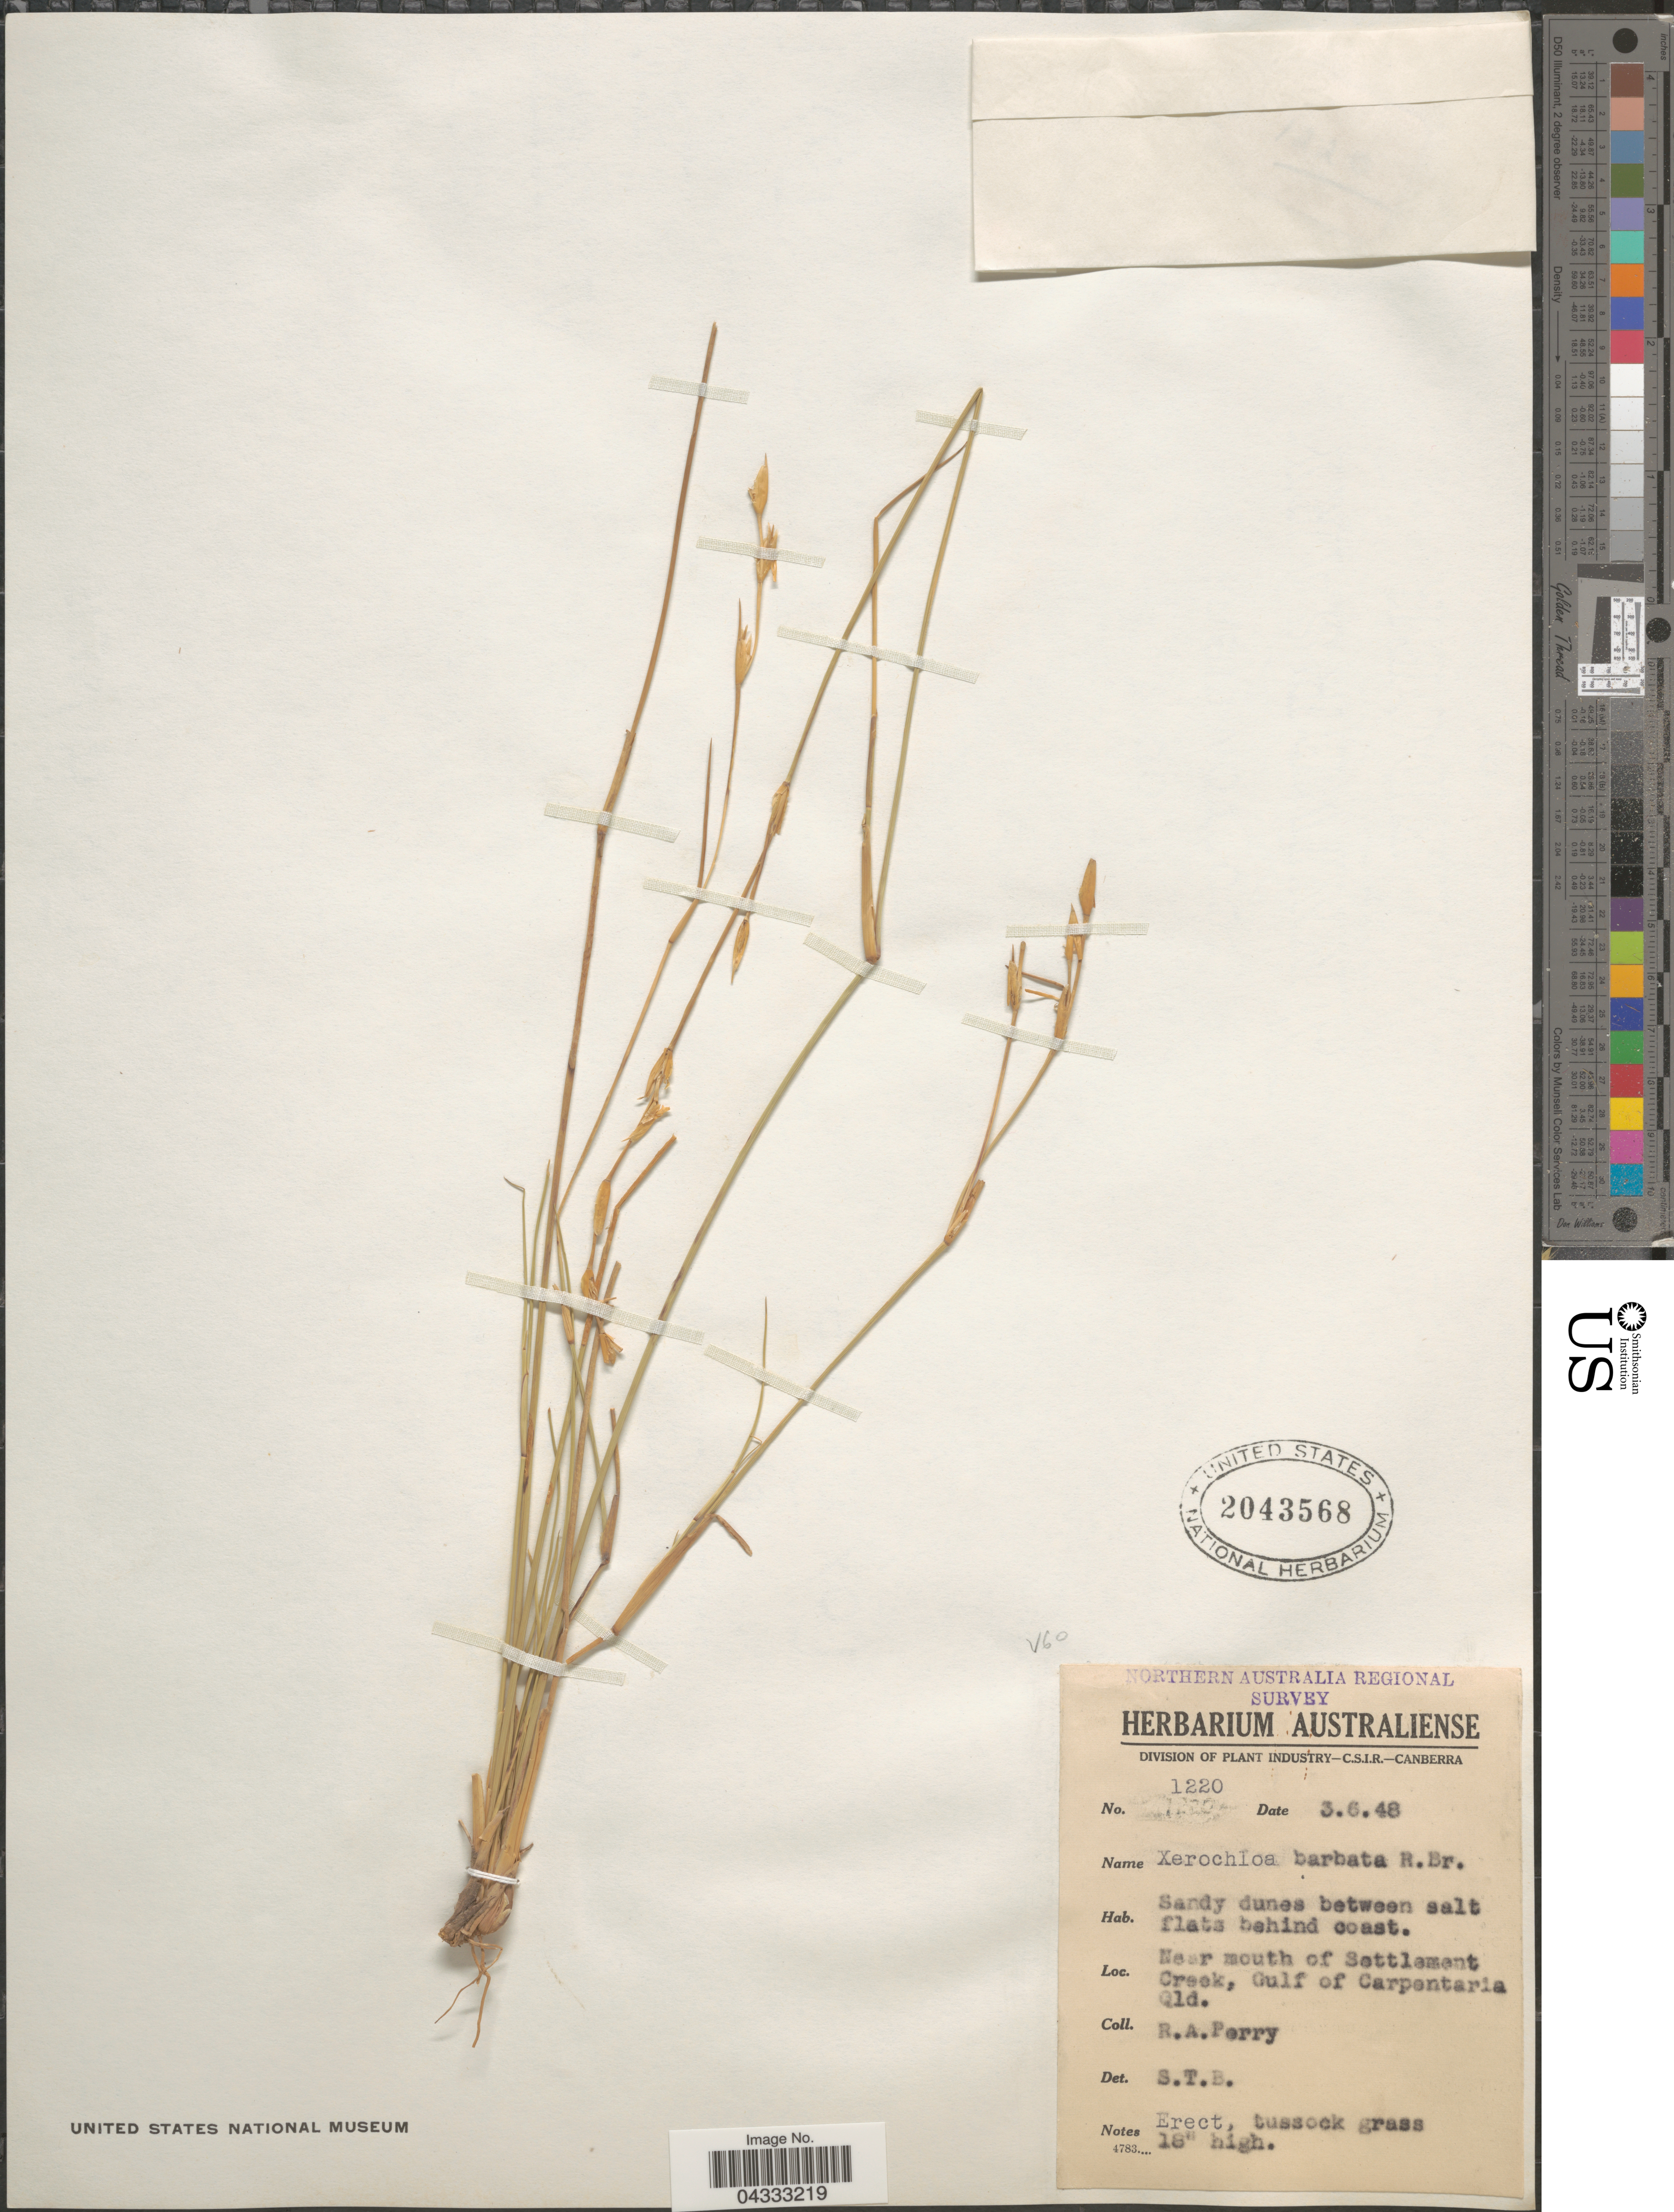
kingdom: Plantae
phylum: Tracheophyta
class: Liliopsida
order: Poales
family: Poaceae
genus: Xerochloa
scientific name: Xerochloa barbata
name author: R. Br.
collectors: Perry, R. A.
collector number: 1220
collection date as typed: Transcribed d/m/y: 3/6/48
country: Australia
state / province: Queensland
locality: Northern Australia Regional Survey. Near mouth of Settlement Creek, Gulf of Carpentaria.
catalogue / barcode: US 2043568